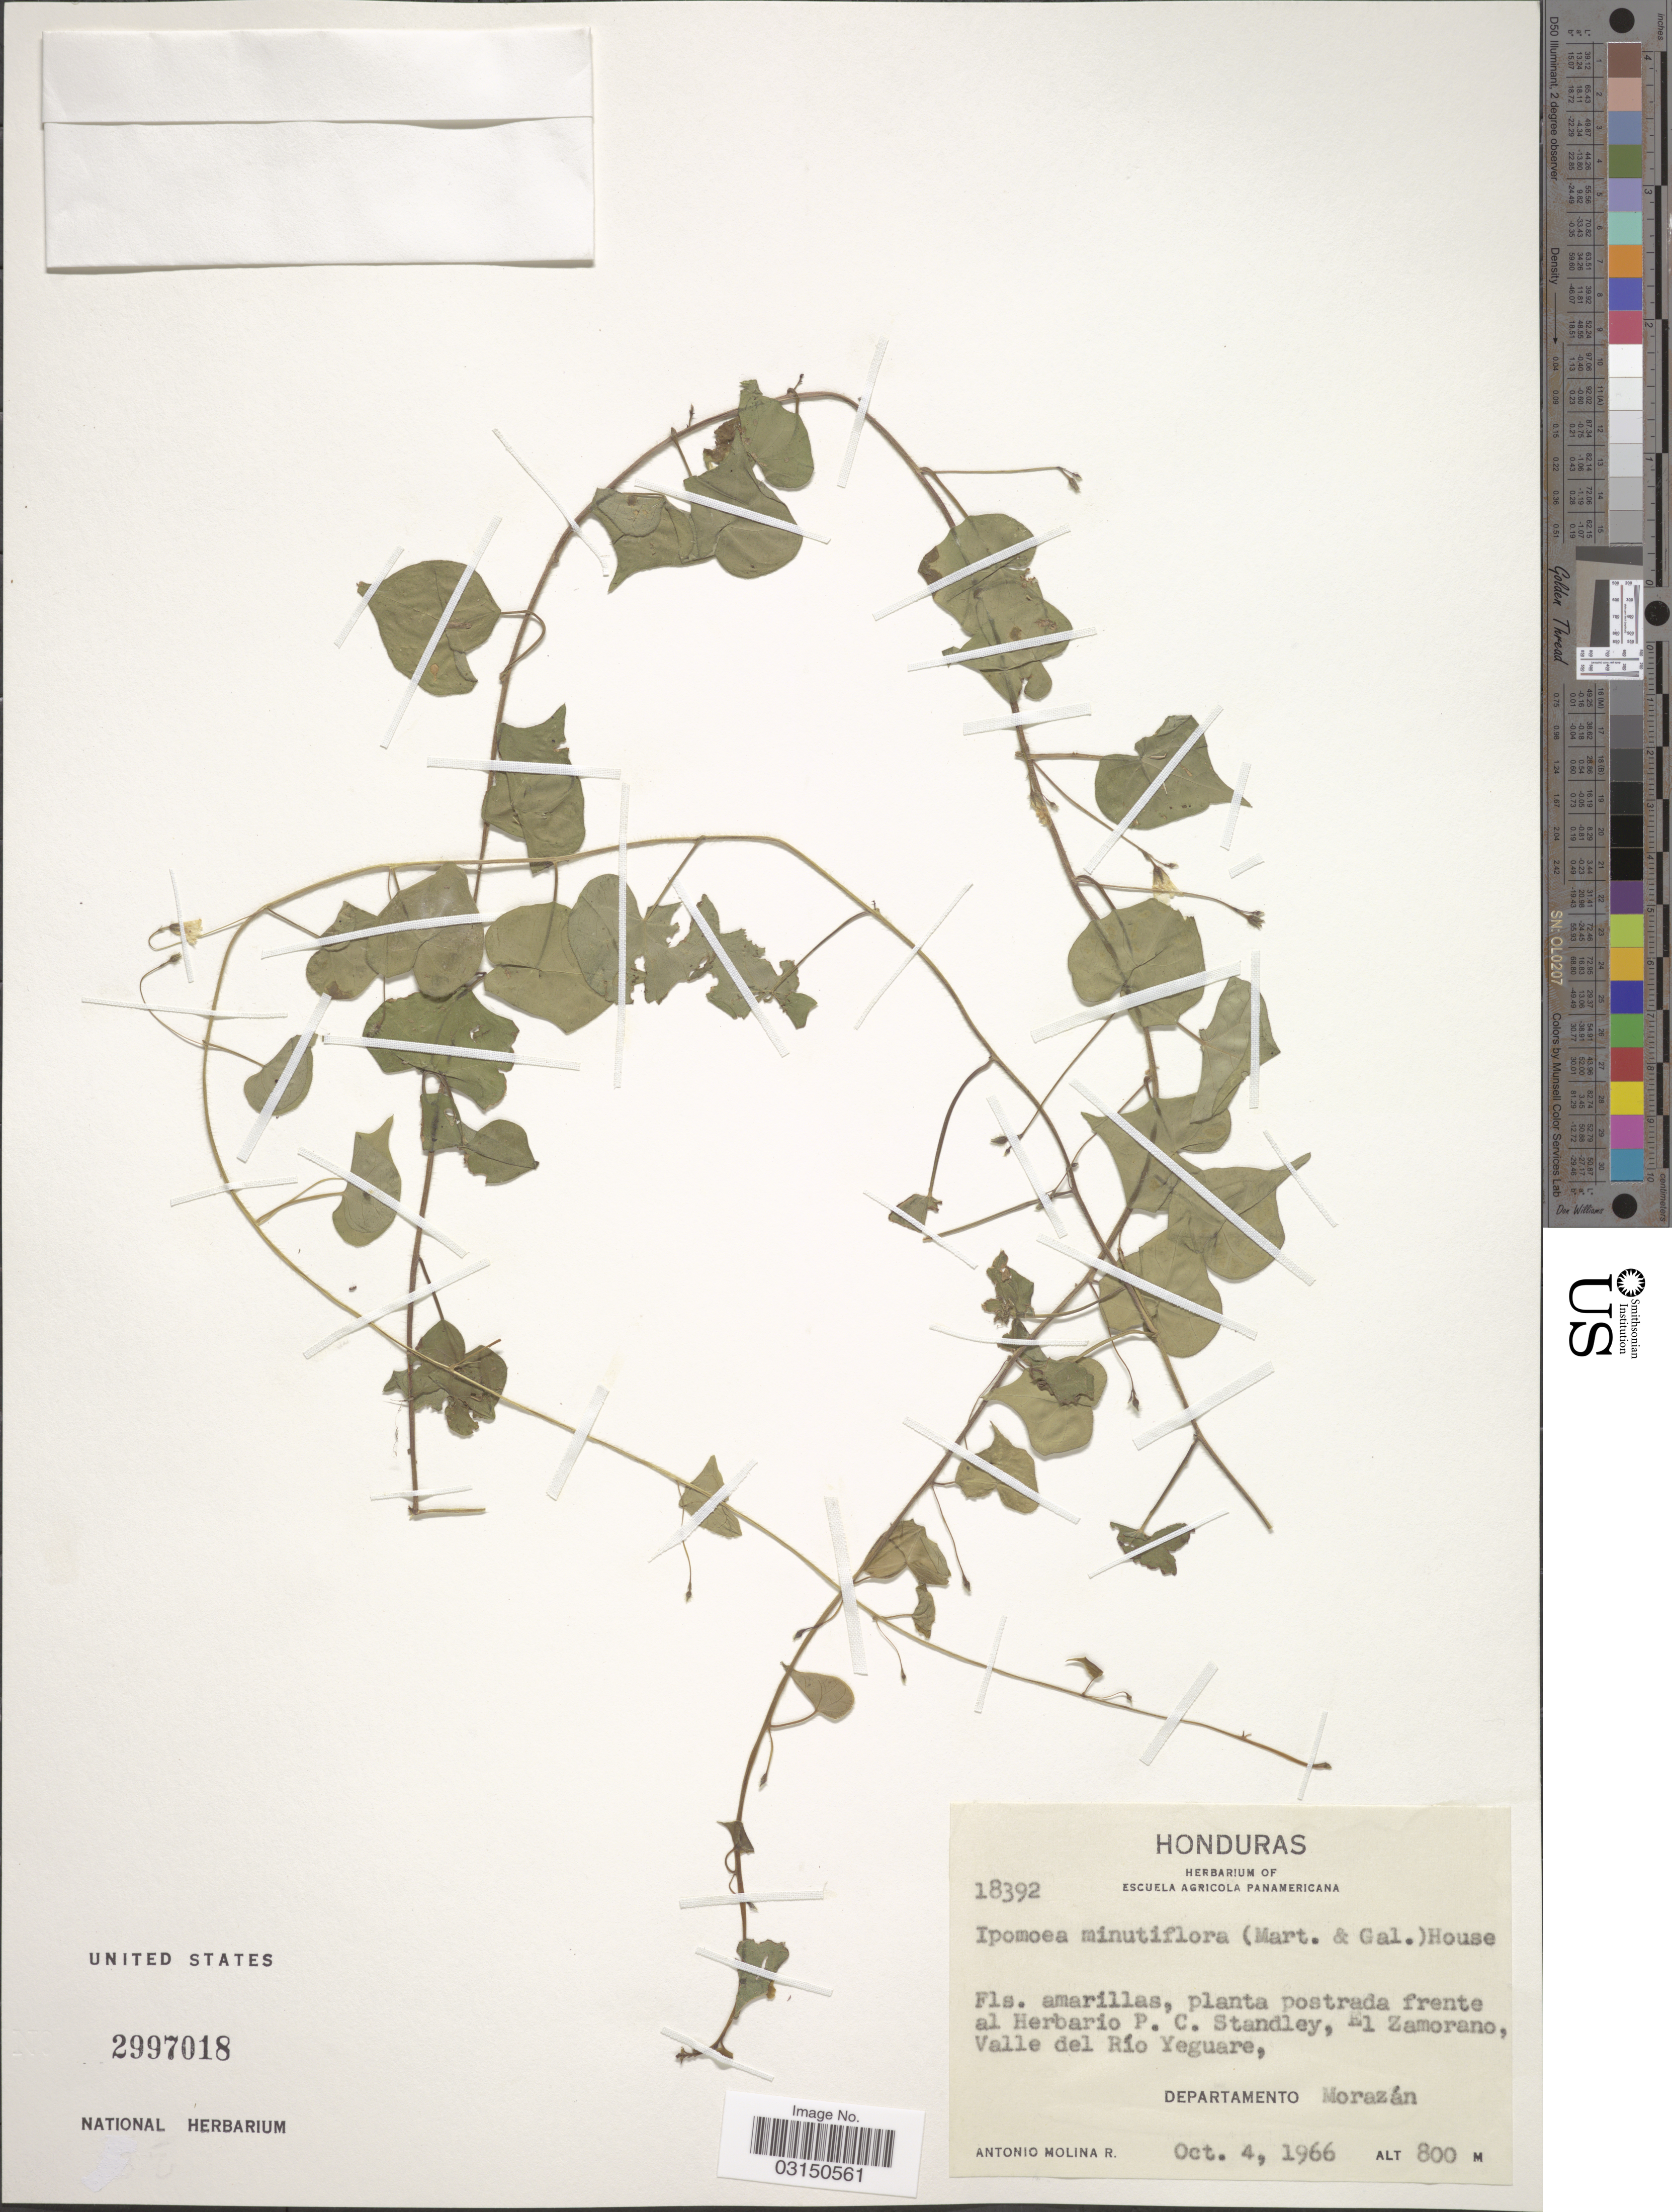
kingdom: Plantae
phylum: Tracheophyta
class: Magnoliopsida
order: Solanales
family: Convolvulaceae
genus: Ipomoea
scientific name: Ipomoea minutiflora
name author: (M. Martens) House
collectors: A. Molina R.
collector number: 18392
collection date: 1966-10-04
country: Honduras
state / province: Fco. Morazán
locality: Postrada frente al Herbario P. C. Standley, El Zamorano, Valle del Río Yeguare, Departamento Morazán.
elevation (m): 800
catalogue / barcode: US 2997018